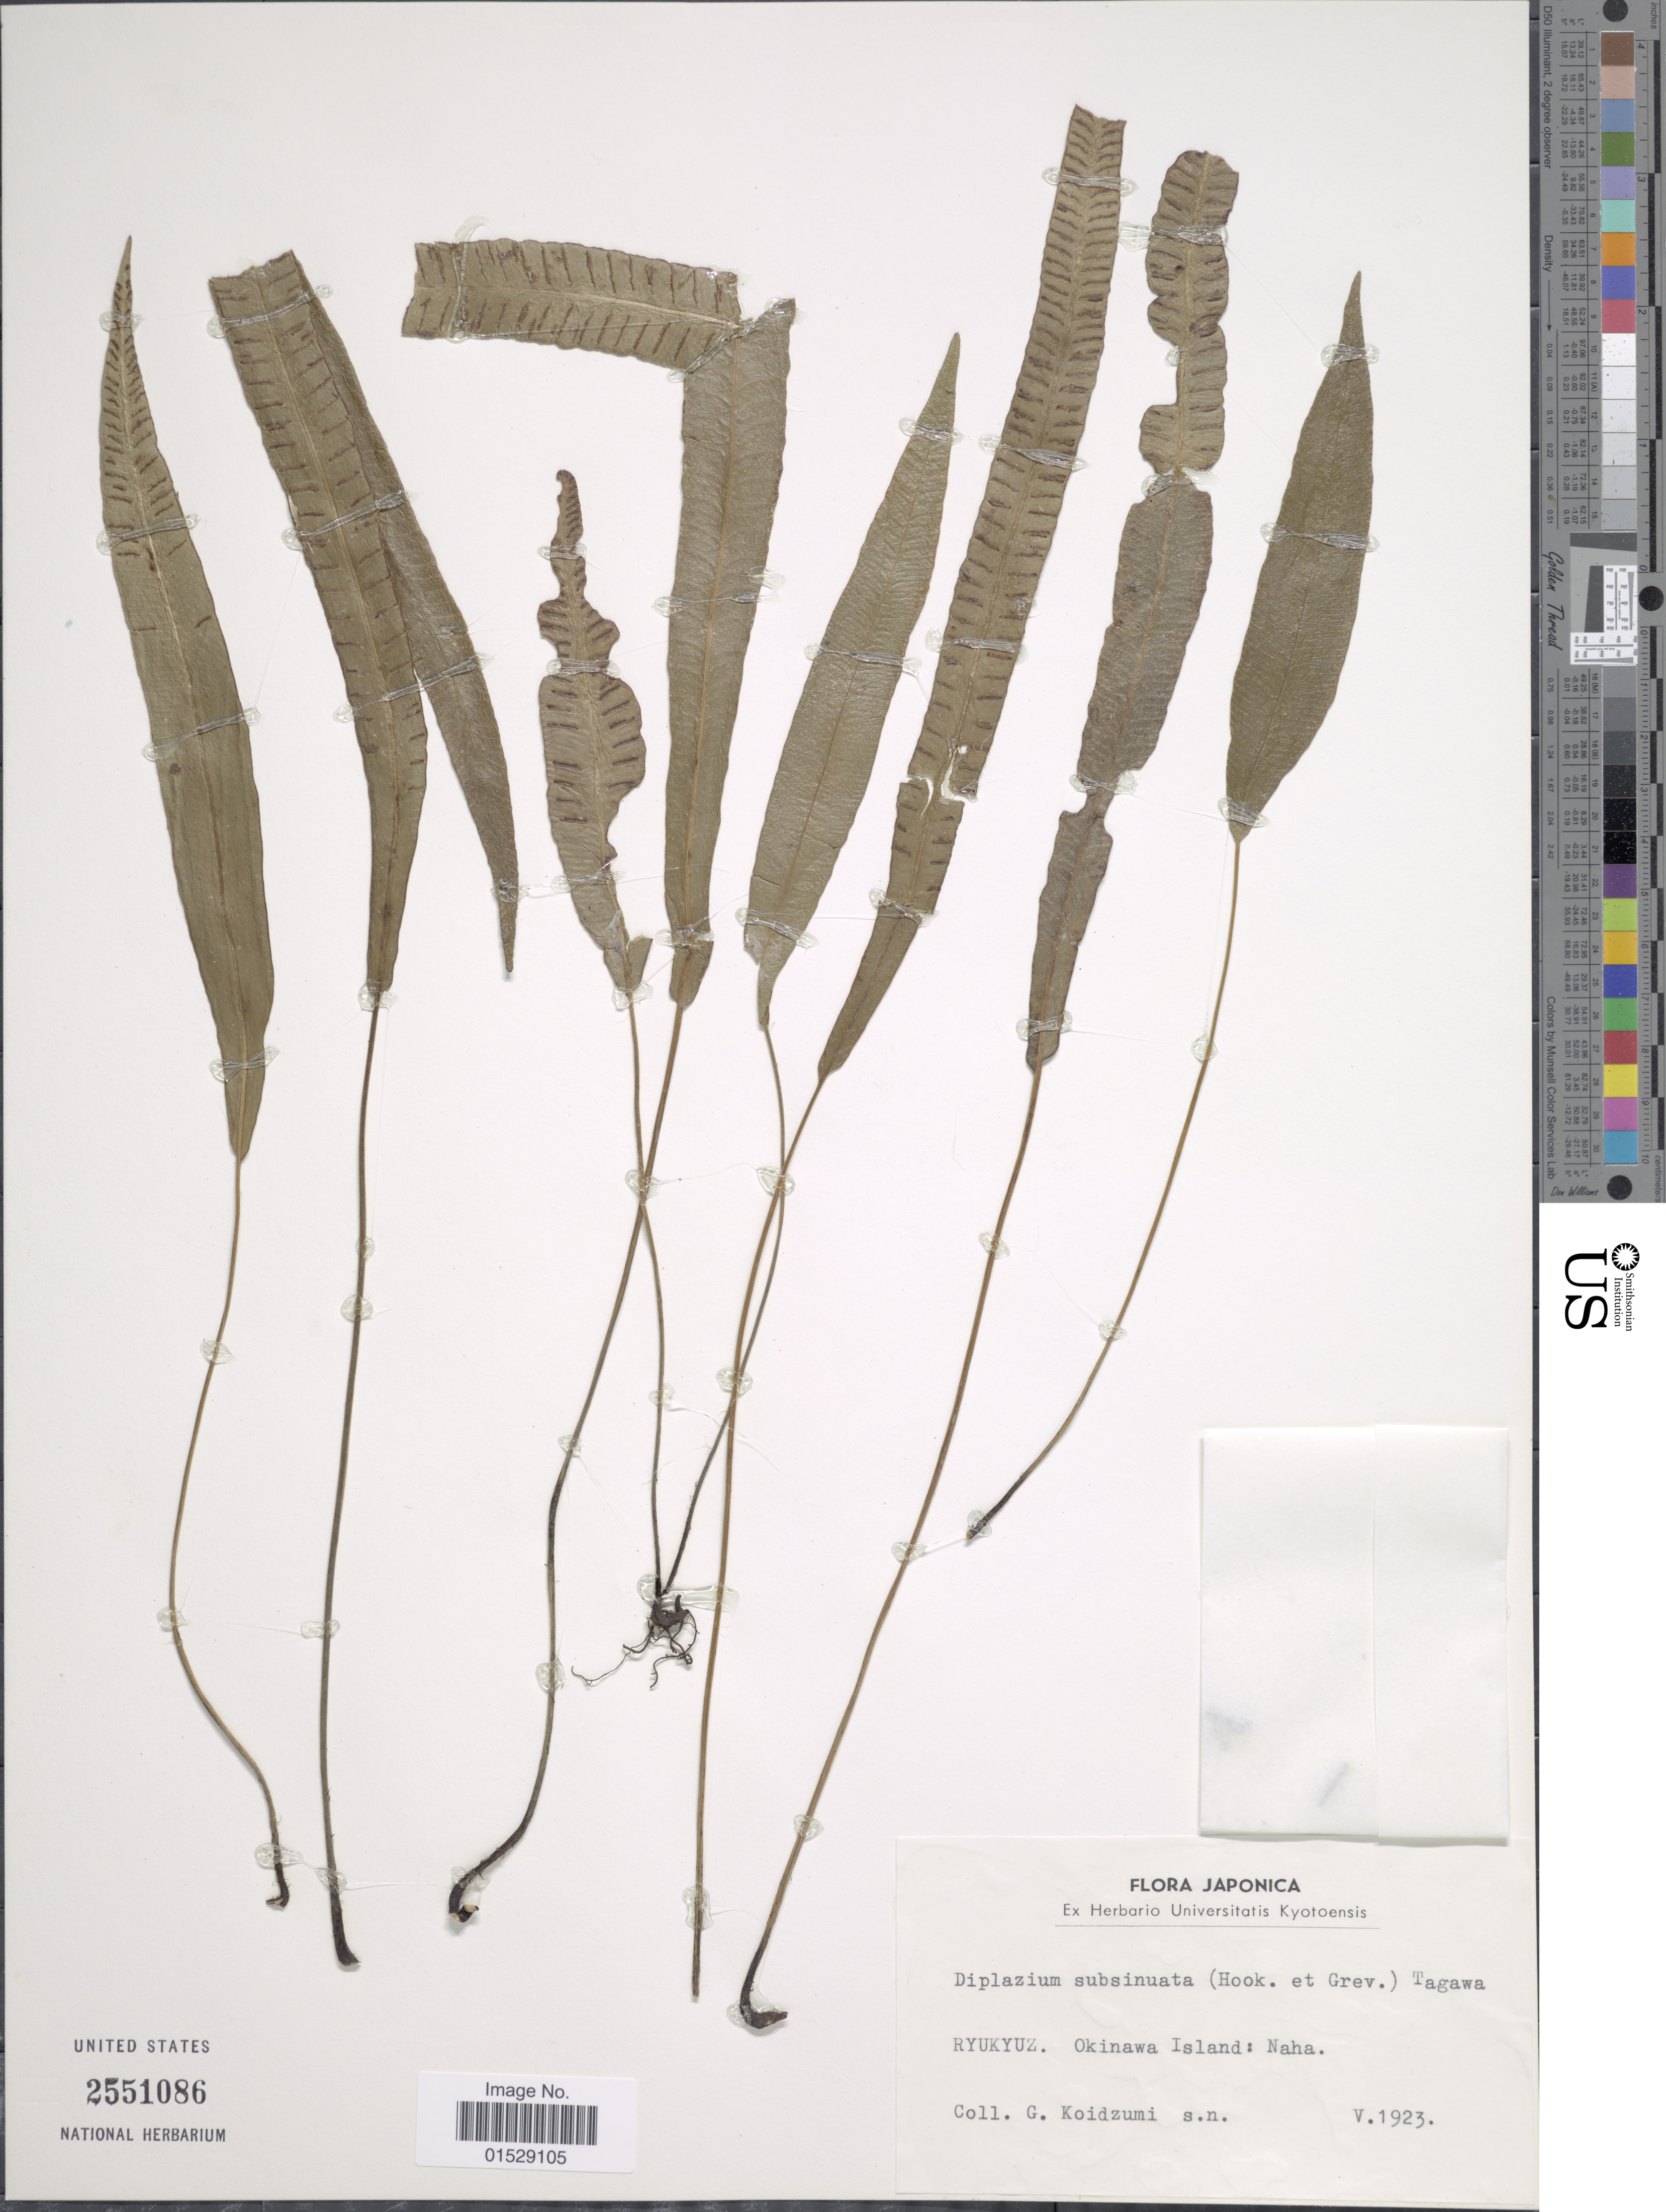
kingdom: Plantae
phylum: Tracheophyta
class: Polypodiopsida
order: Polypodiales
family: Athyriaceae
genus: Deparia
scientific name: Deparia lancea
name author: (Thunb.) Fraser-Jenk.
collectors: G. Koidzumi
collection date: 1923-05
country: Japan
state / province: Okinawa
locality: Japonica, Ryukyuz, Okinawa Island: Naha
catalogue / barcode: US 2551086